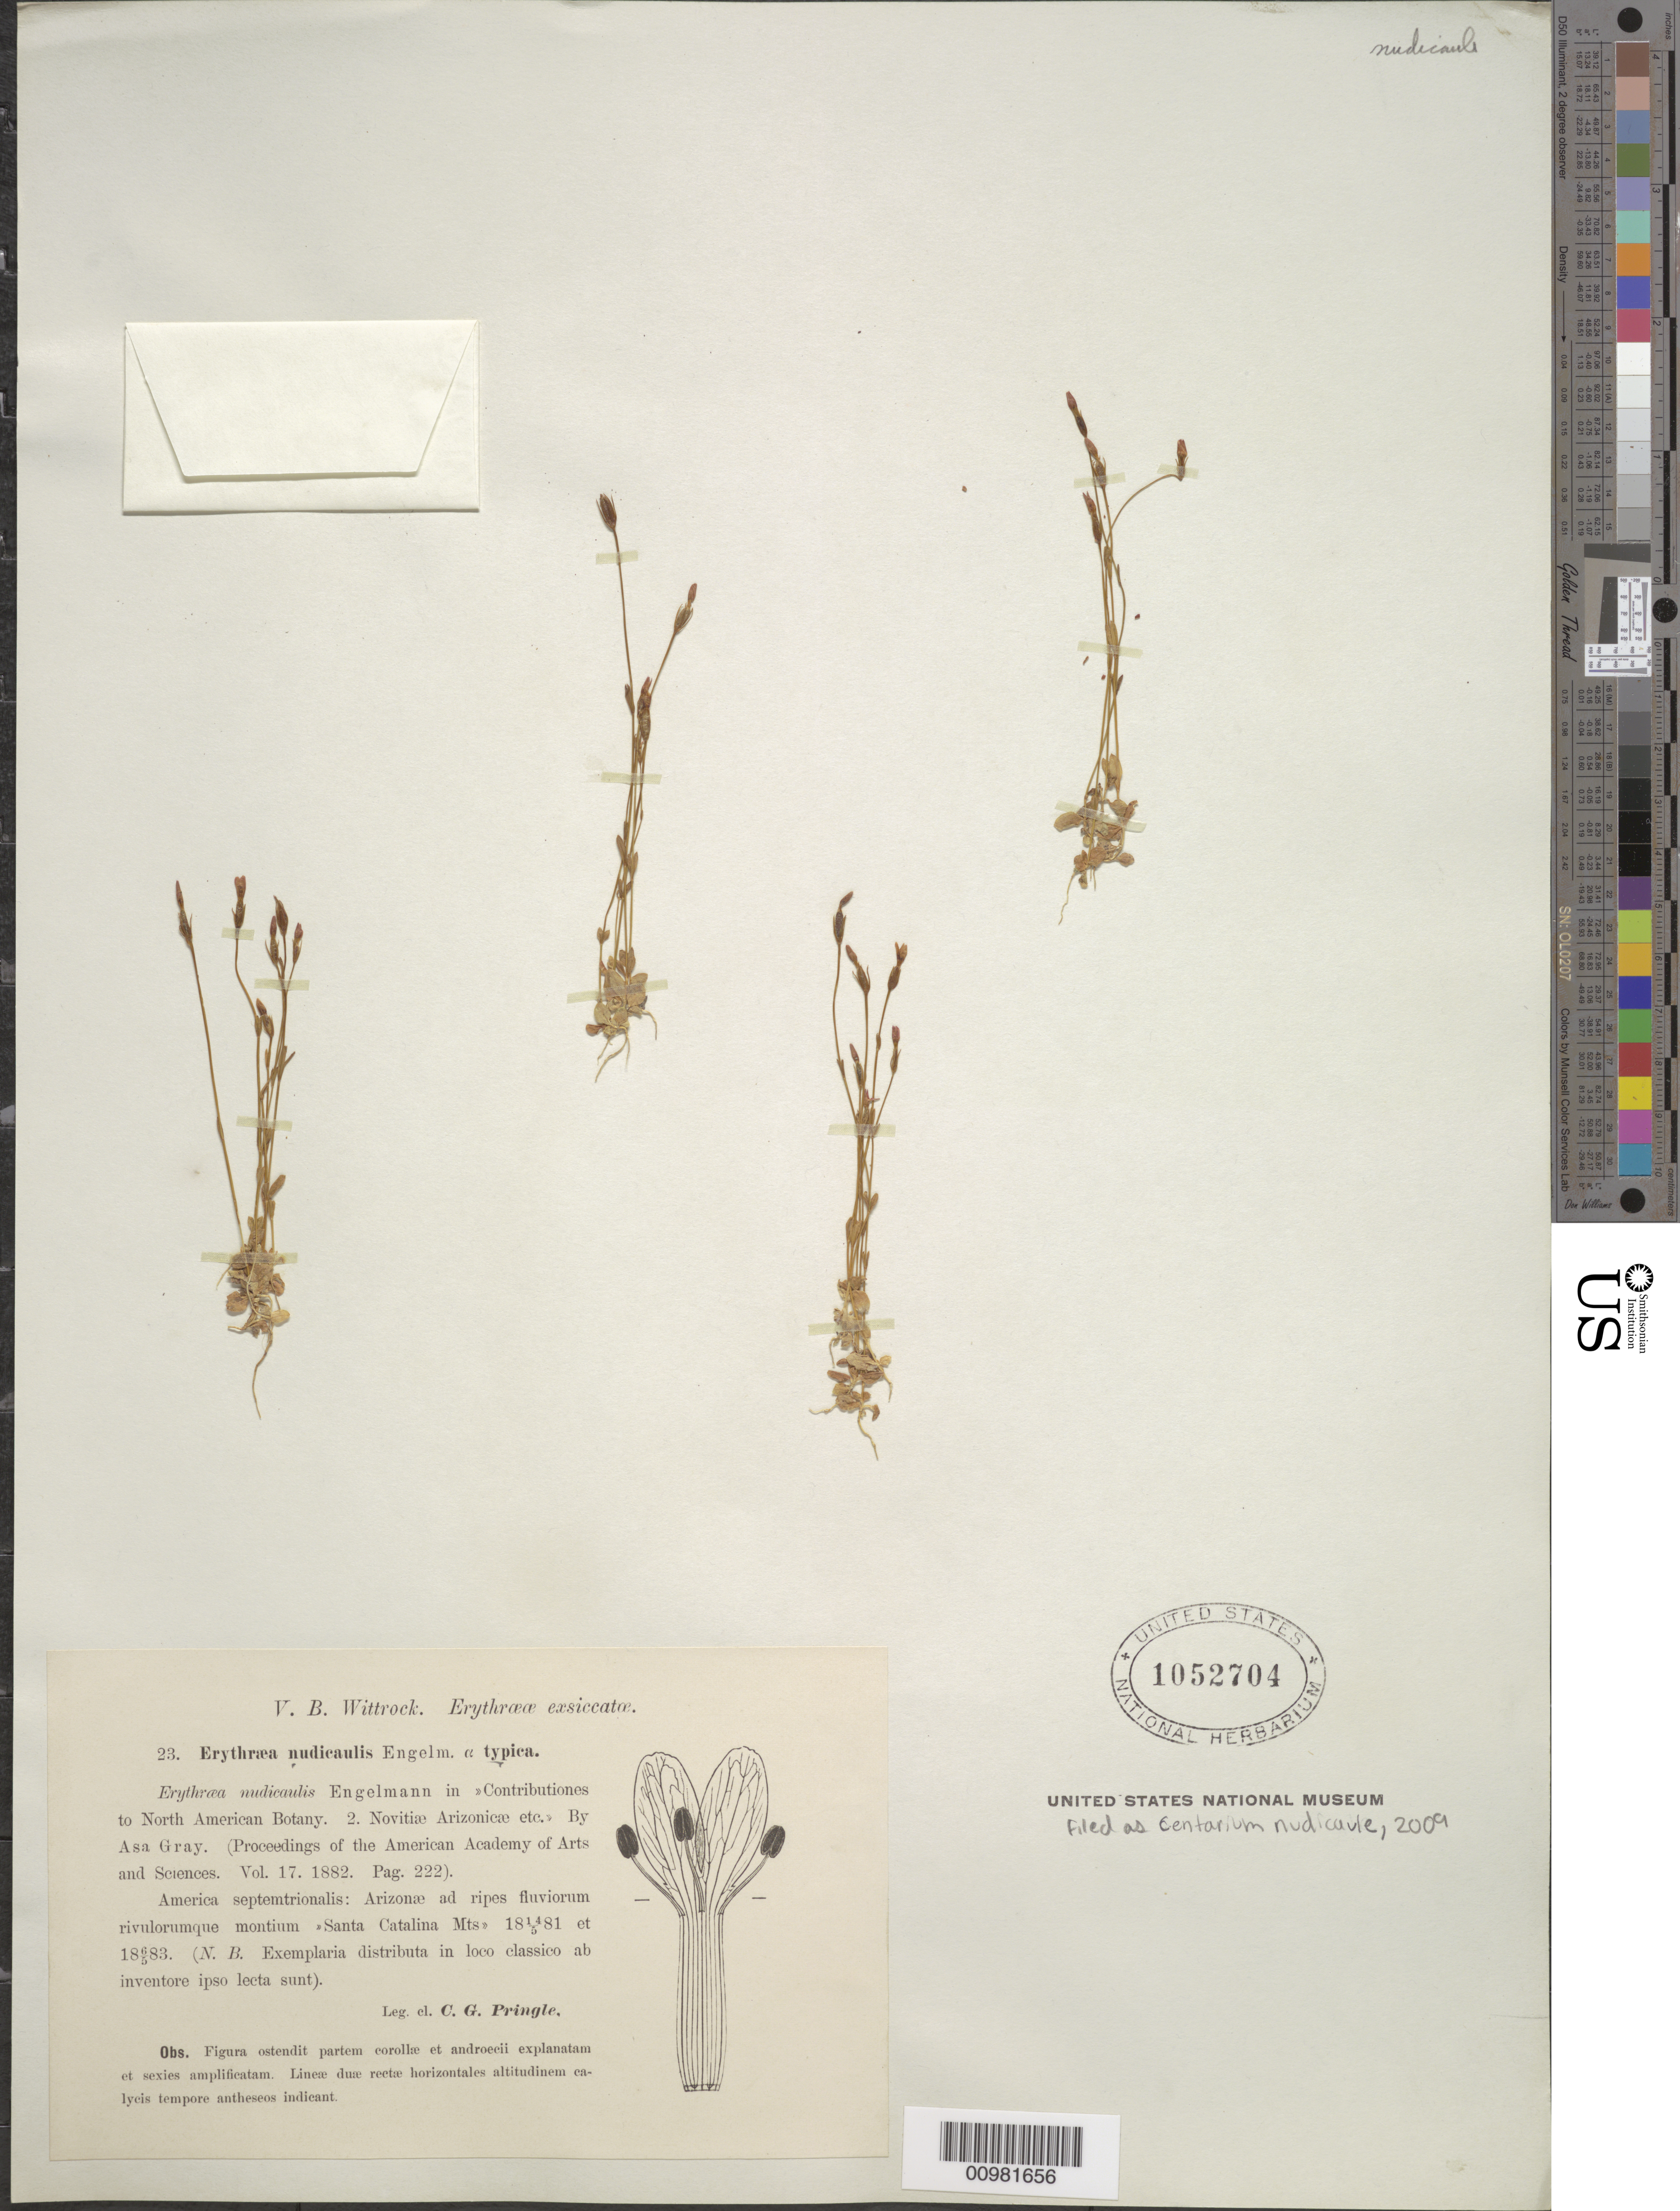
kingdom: Plantae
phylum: Tracheophyta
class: Magnoliopsida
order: Gentianales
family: Gentianaceae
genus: Centaurium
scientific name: Centaurium nudicaule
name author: (Engelm.) B.L. Rob.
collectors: C. G. Pringle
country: United States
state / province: Arizona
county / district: Pima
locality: Santa Catalina Mts.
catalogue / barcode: US 1052704